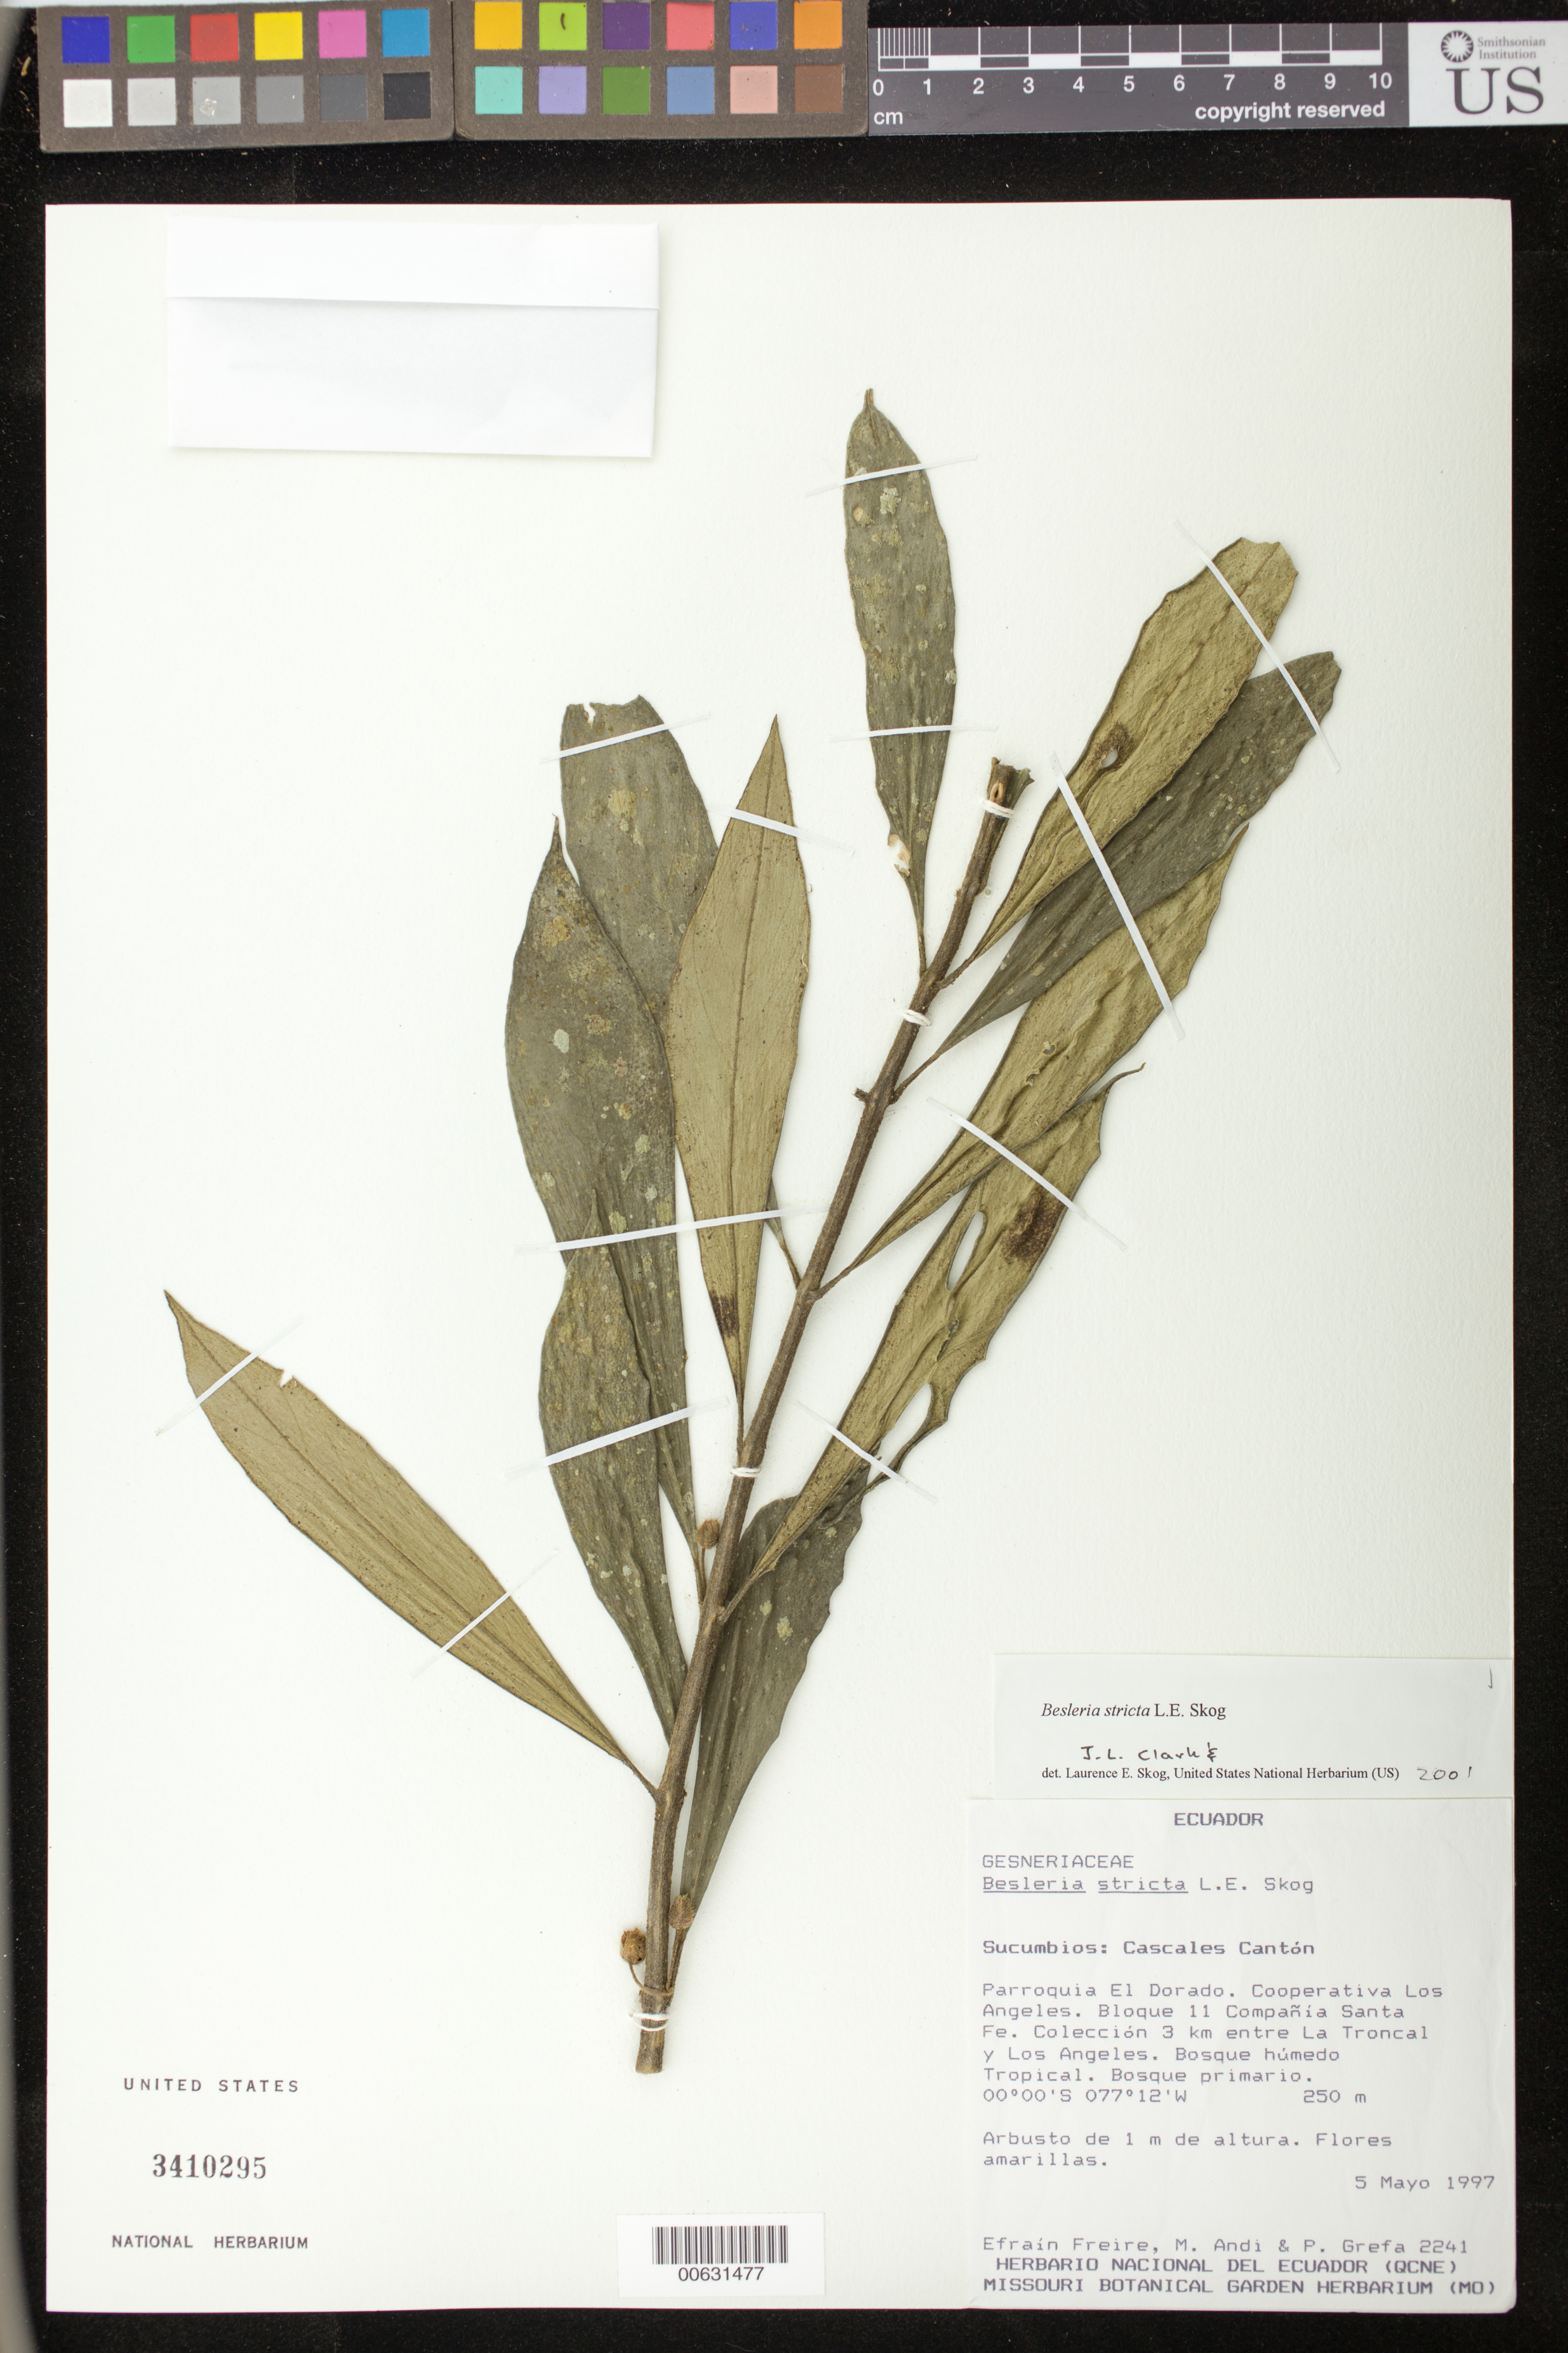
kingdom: Plantae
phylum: Tracheophyta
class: Magnoliopsida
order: Lamiales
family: Gesneriaceae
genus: Besleria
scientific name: Besleria stricta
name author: L.E. Skog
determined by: Clark, J. L.; Skog, Laurence E.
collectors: E. Freire, M. Andi & P. Grefa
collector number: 2241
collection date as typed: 05 May 1997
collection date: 1997-05-05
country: Ecuador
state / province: Sucumbíos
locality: Cascales Cantón; Parroquia El Dorado, cooperativa Los Angeles, Bloque 11 Compañía Santa Fe; colección 3 km entre La Troncal y Los Angeles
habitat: Bosque húmedo tropical; bosque primario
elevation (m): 250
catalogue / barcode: US 3410295